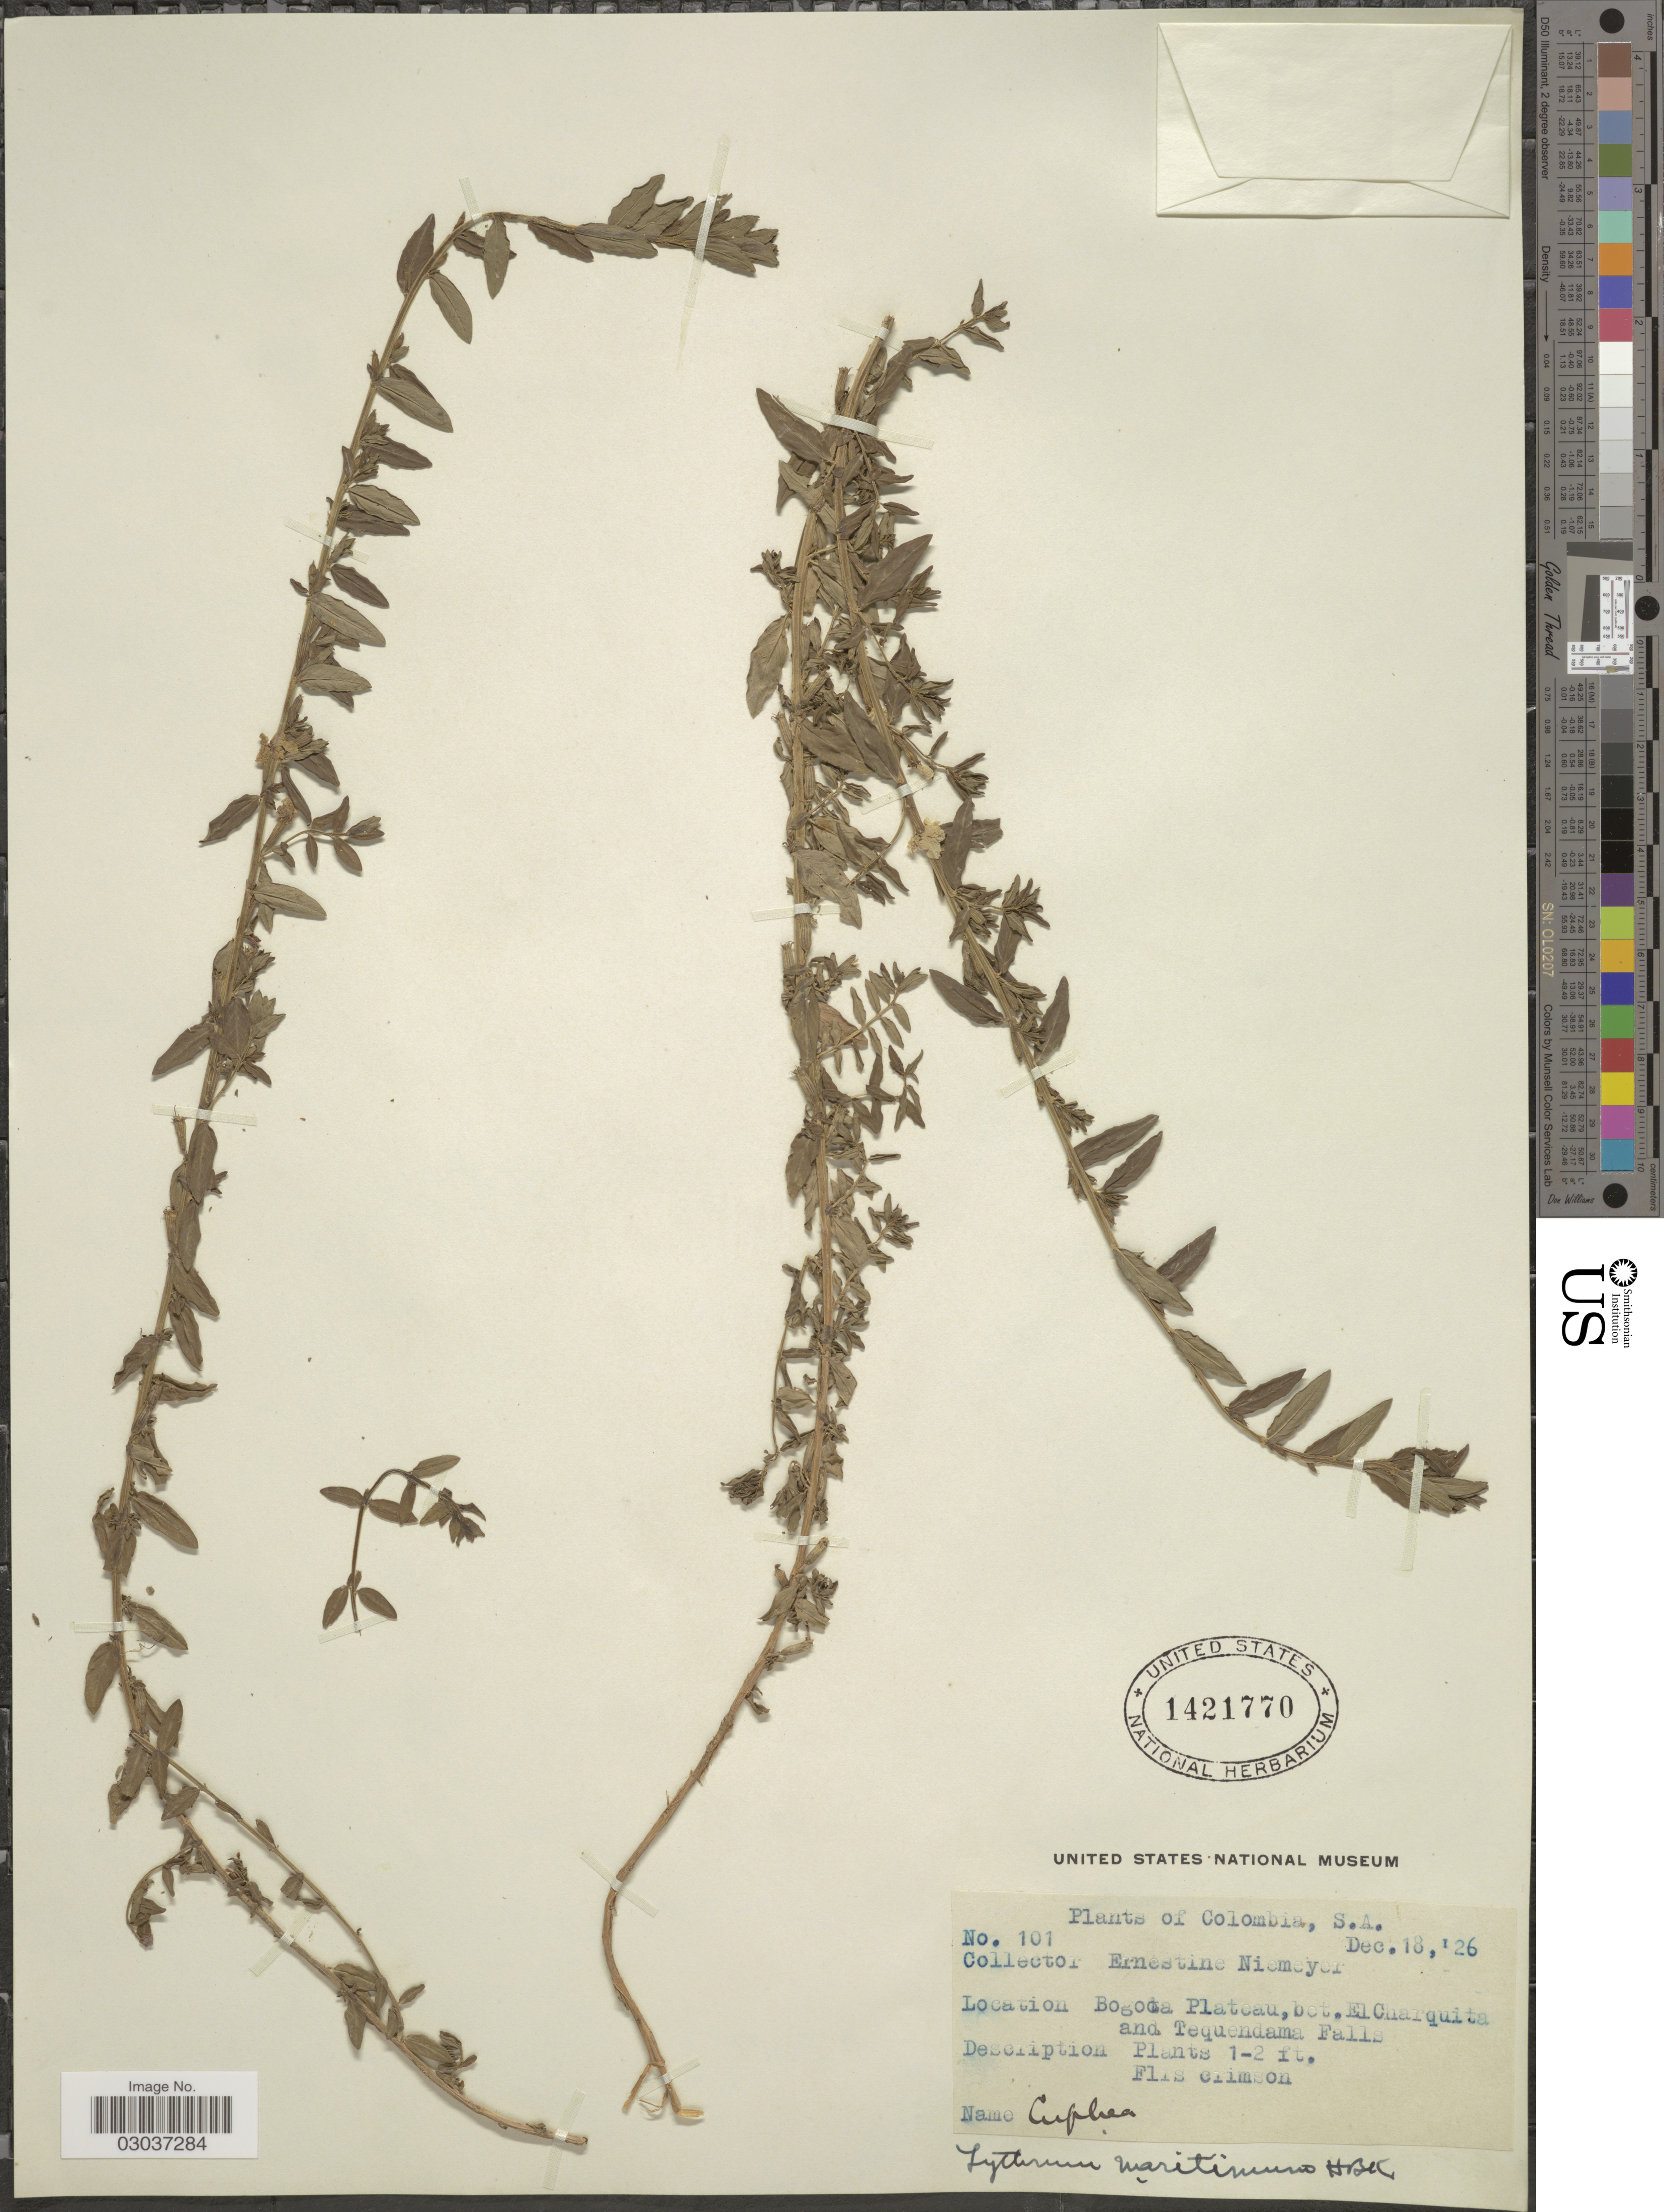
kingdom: Plantae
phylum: Tracheophyta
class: Magnoliopsida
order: Myrtales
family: Lythraceae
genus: Lythrum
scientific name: Lythrum maritimum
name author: Kunth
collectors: E. H. Niemeyer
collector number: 101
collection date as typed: Transcribed d/m/y: 18/12/26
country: Colombia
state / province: Bogota D.C.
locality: Bogota Plateau, bet. El Charquita and Tequendama Falls.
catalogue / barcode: US 1421770